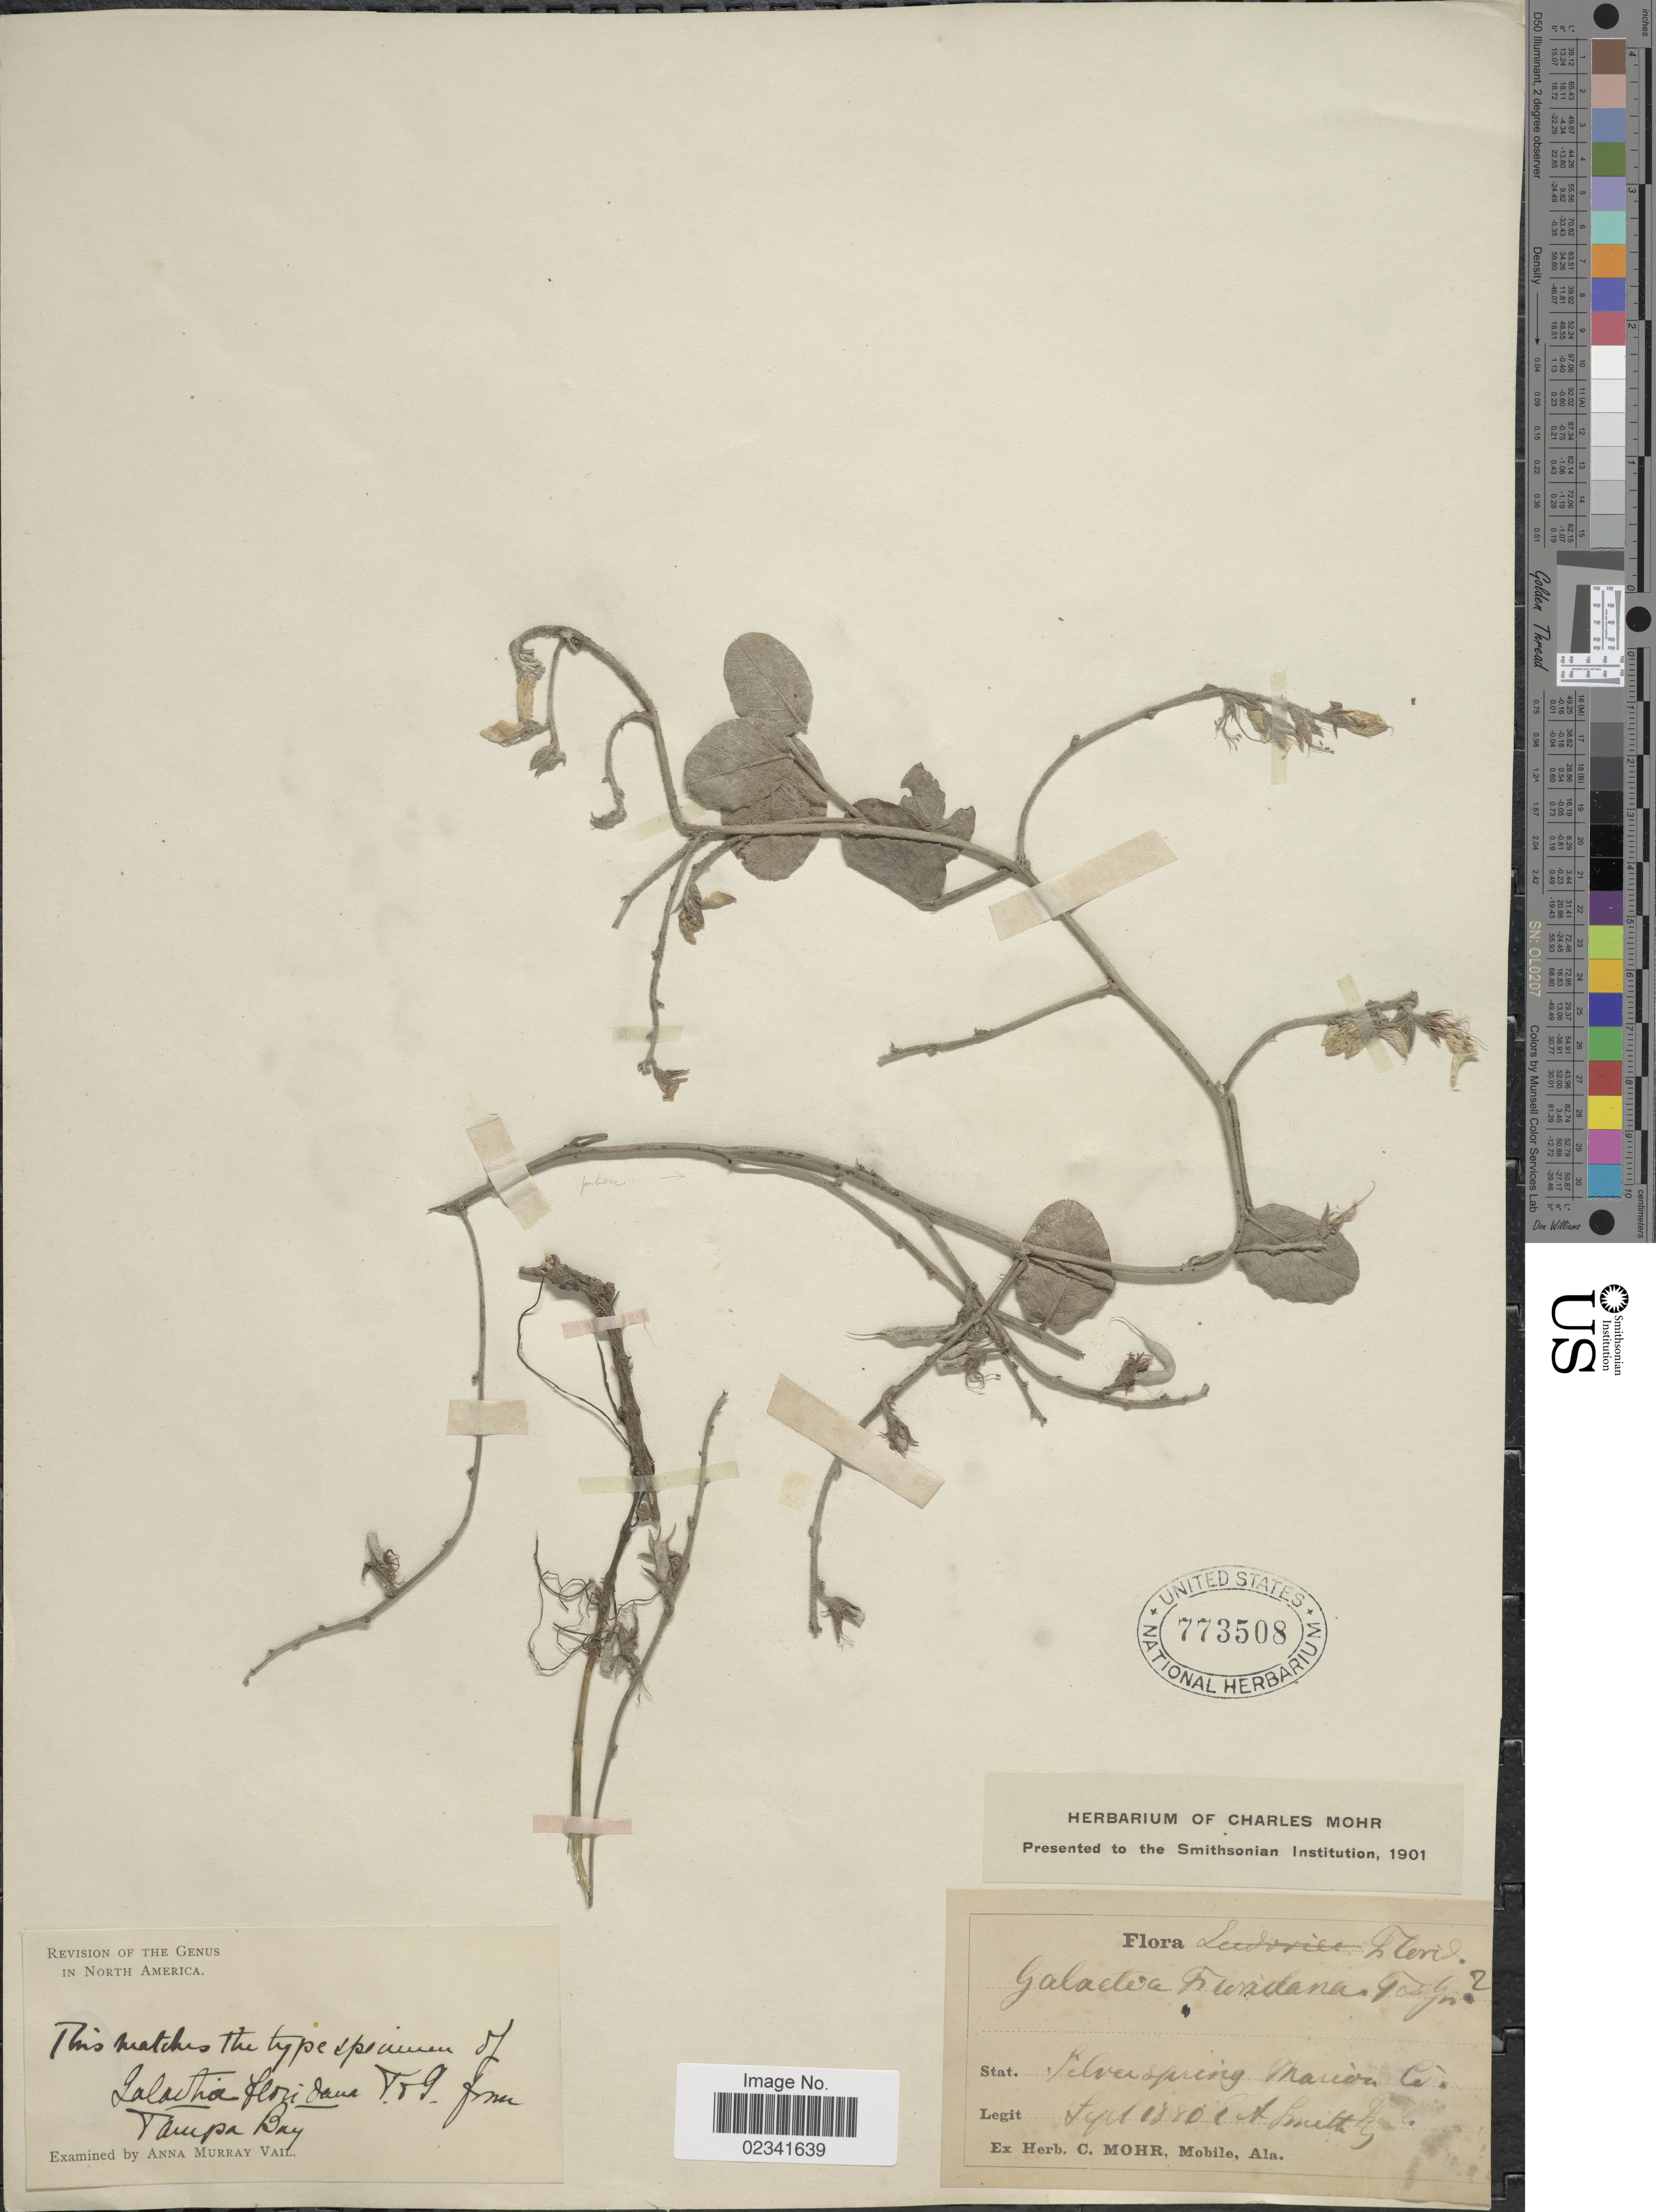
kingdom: Plantae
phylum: Tracheophyta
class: Magnoliopsida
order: Fabales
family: Fabaceae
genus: Galactia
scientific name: Galactia floridana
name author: J.R. Johnst.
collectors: E. A. Smith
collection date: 1880-09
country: United States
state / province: Florida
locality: Silver Spring, Marion Co.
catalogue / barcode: US 773508